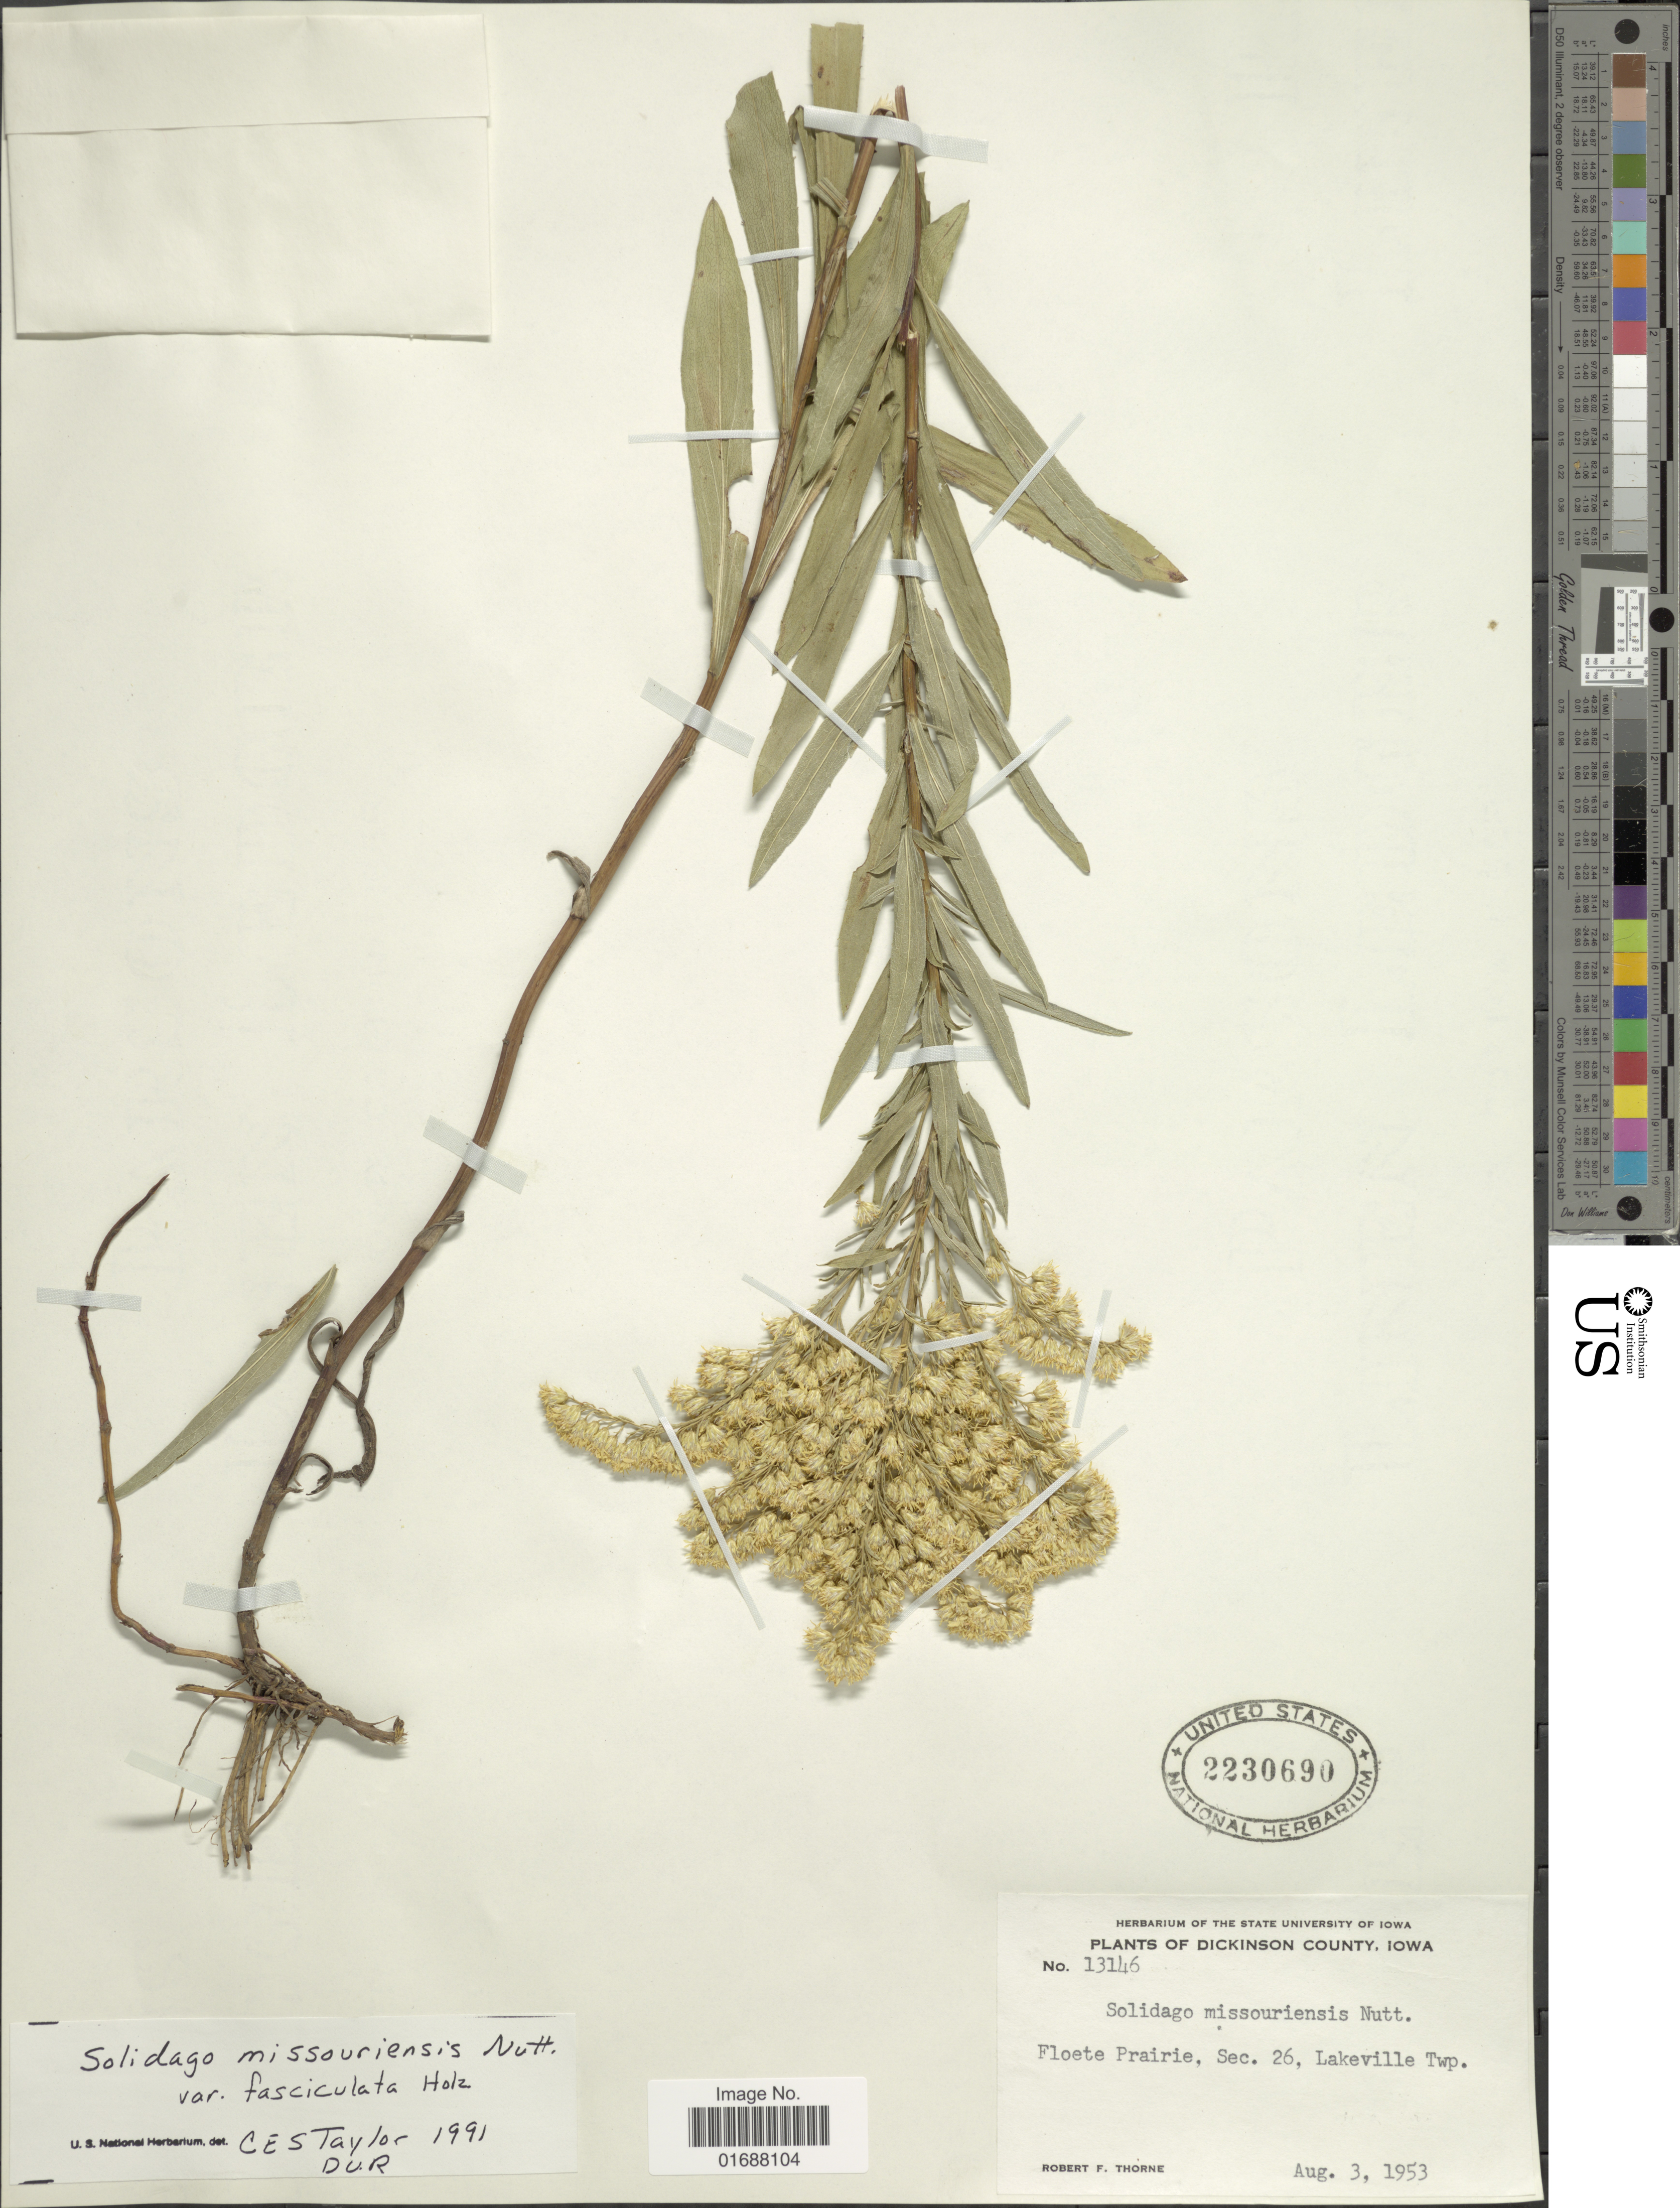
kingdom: Plantae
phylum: Tracheophyta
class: Magnoliopsida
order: Asterales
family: Asteraceae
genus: Solidago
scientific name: Solidago missouriensis var. fasciculata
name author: Holz.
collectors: R. F. Thorne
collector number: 13146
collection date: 1953-08-03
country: United States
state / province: Iowa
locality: Dickinson County, Iowa. Floete Prairie, Sec,.26, Lakeville Twp.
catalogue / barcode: US 2230690